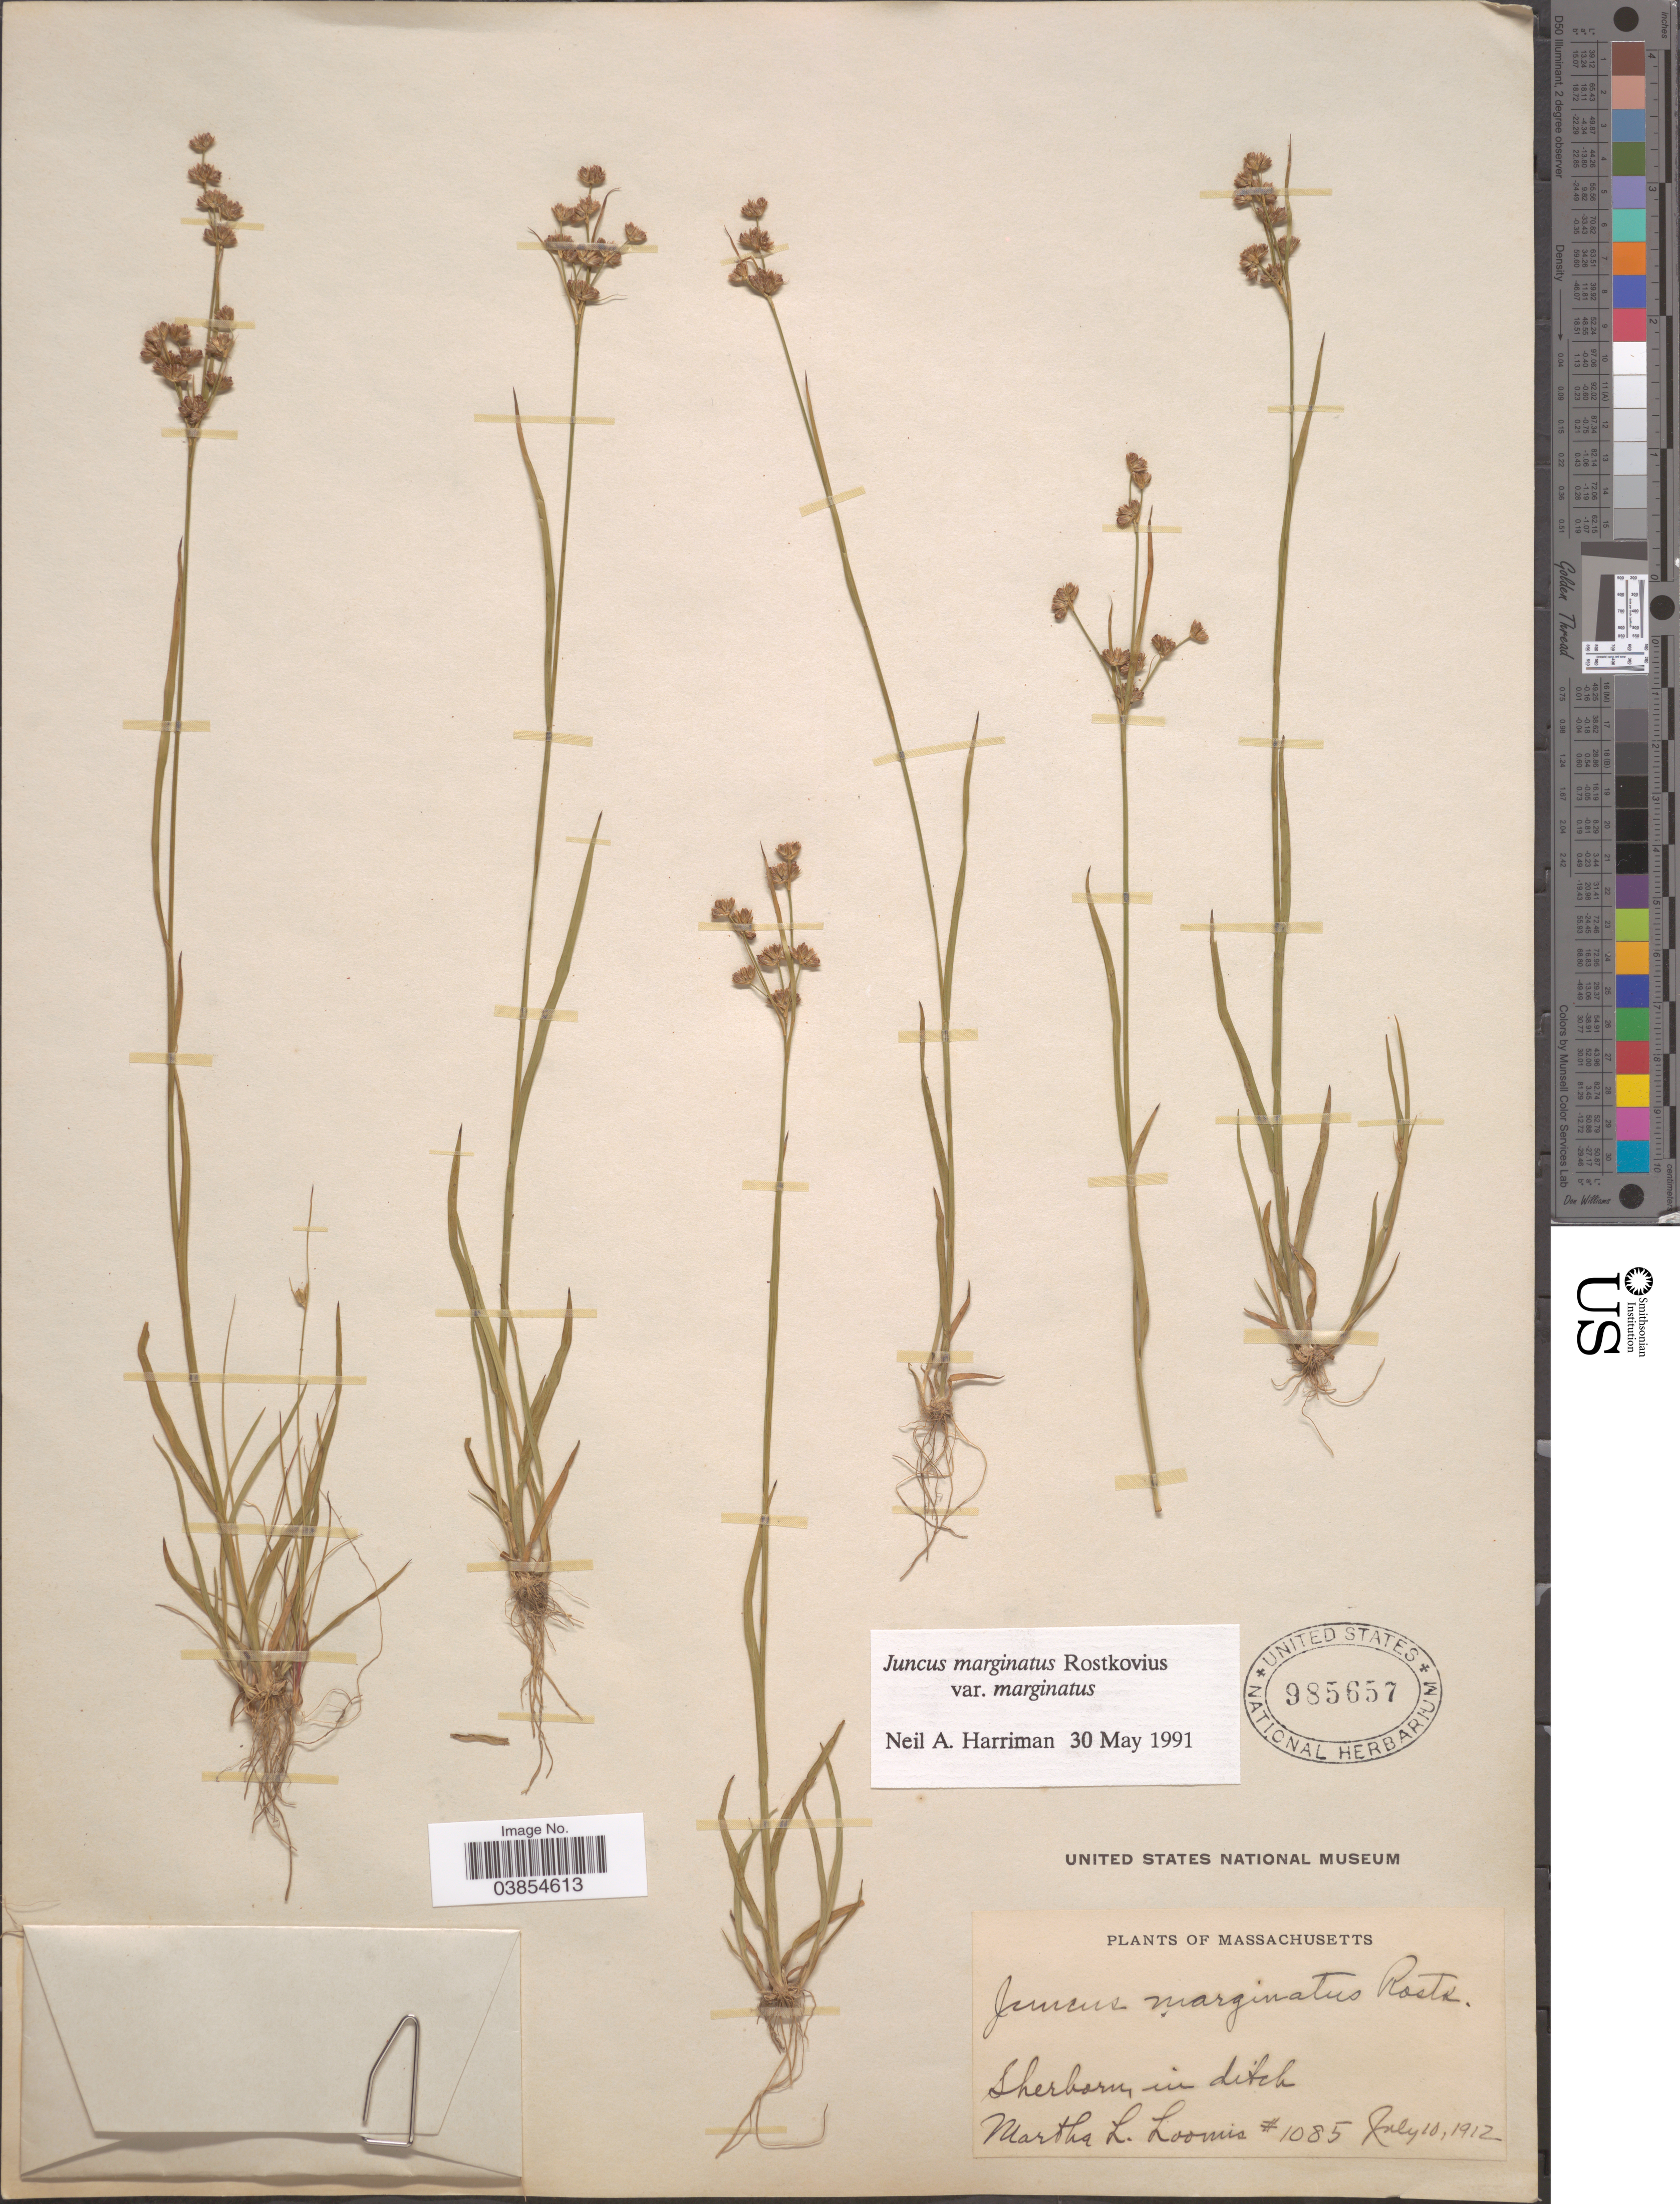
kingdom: Plantae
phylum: Tracheophyta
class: Liliopsida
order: Poales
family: Juncaceae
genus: Juncus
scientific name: Juncus marginatus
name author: Rostk.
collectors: M. L. Loomis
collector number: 1085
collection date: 1912-07-10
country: United States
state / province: Massachusetts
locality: Sherborn in ditch.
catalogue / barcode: US 985657